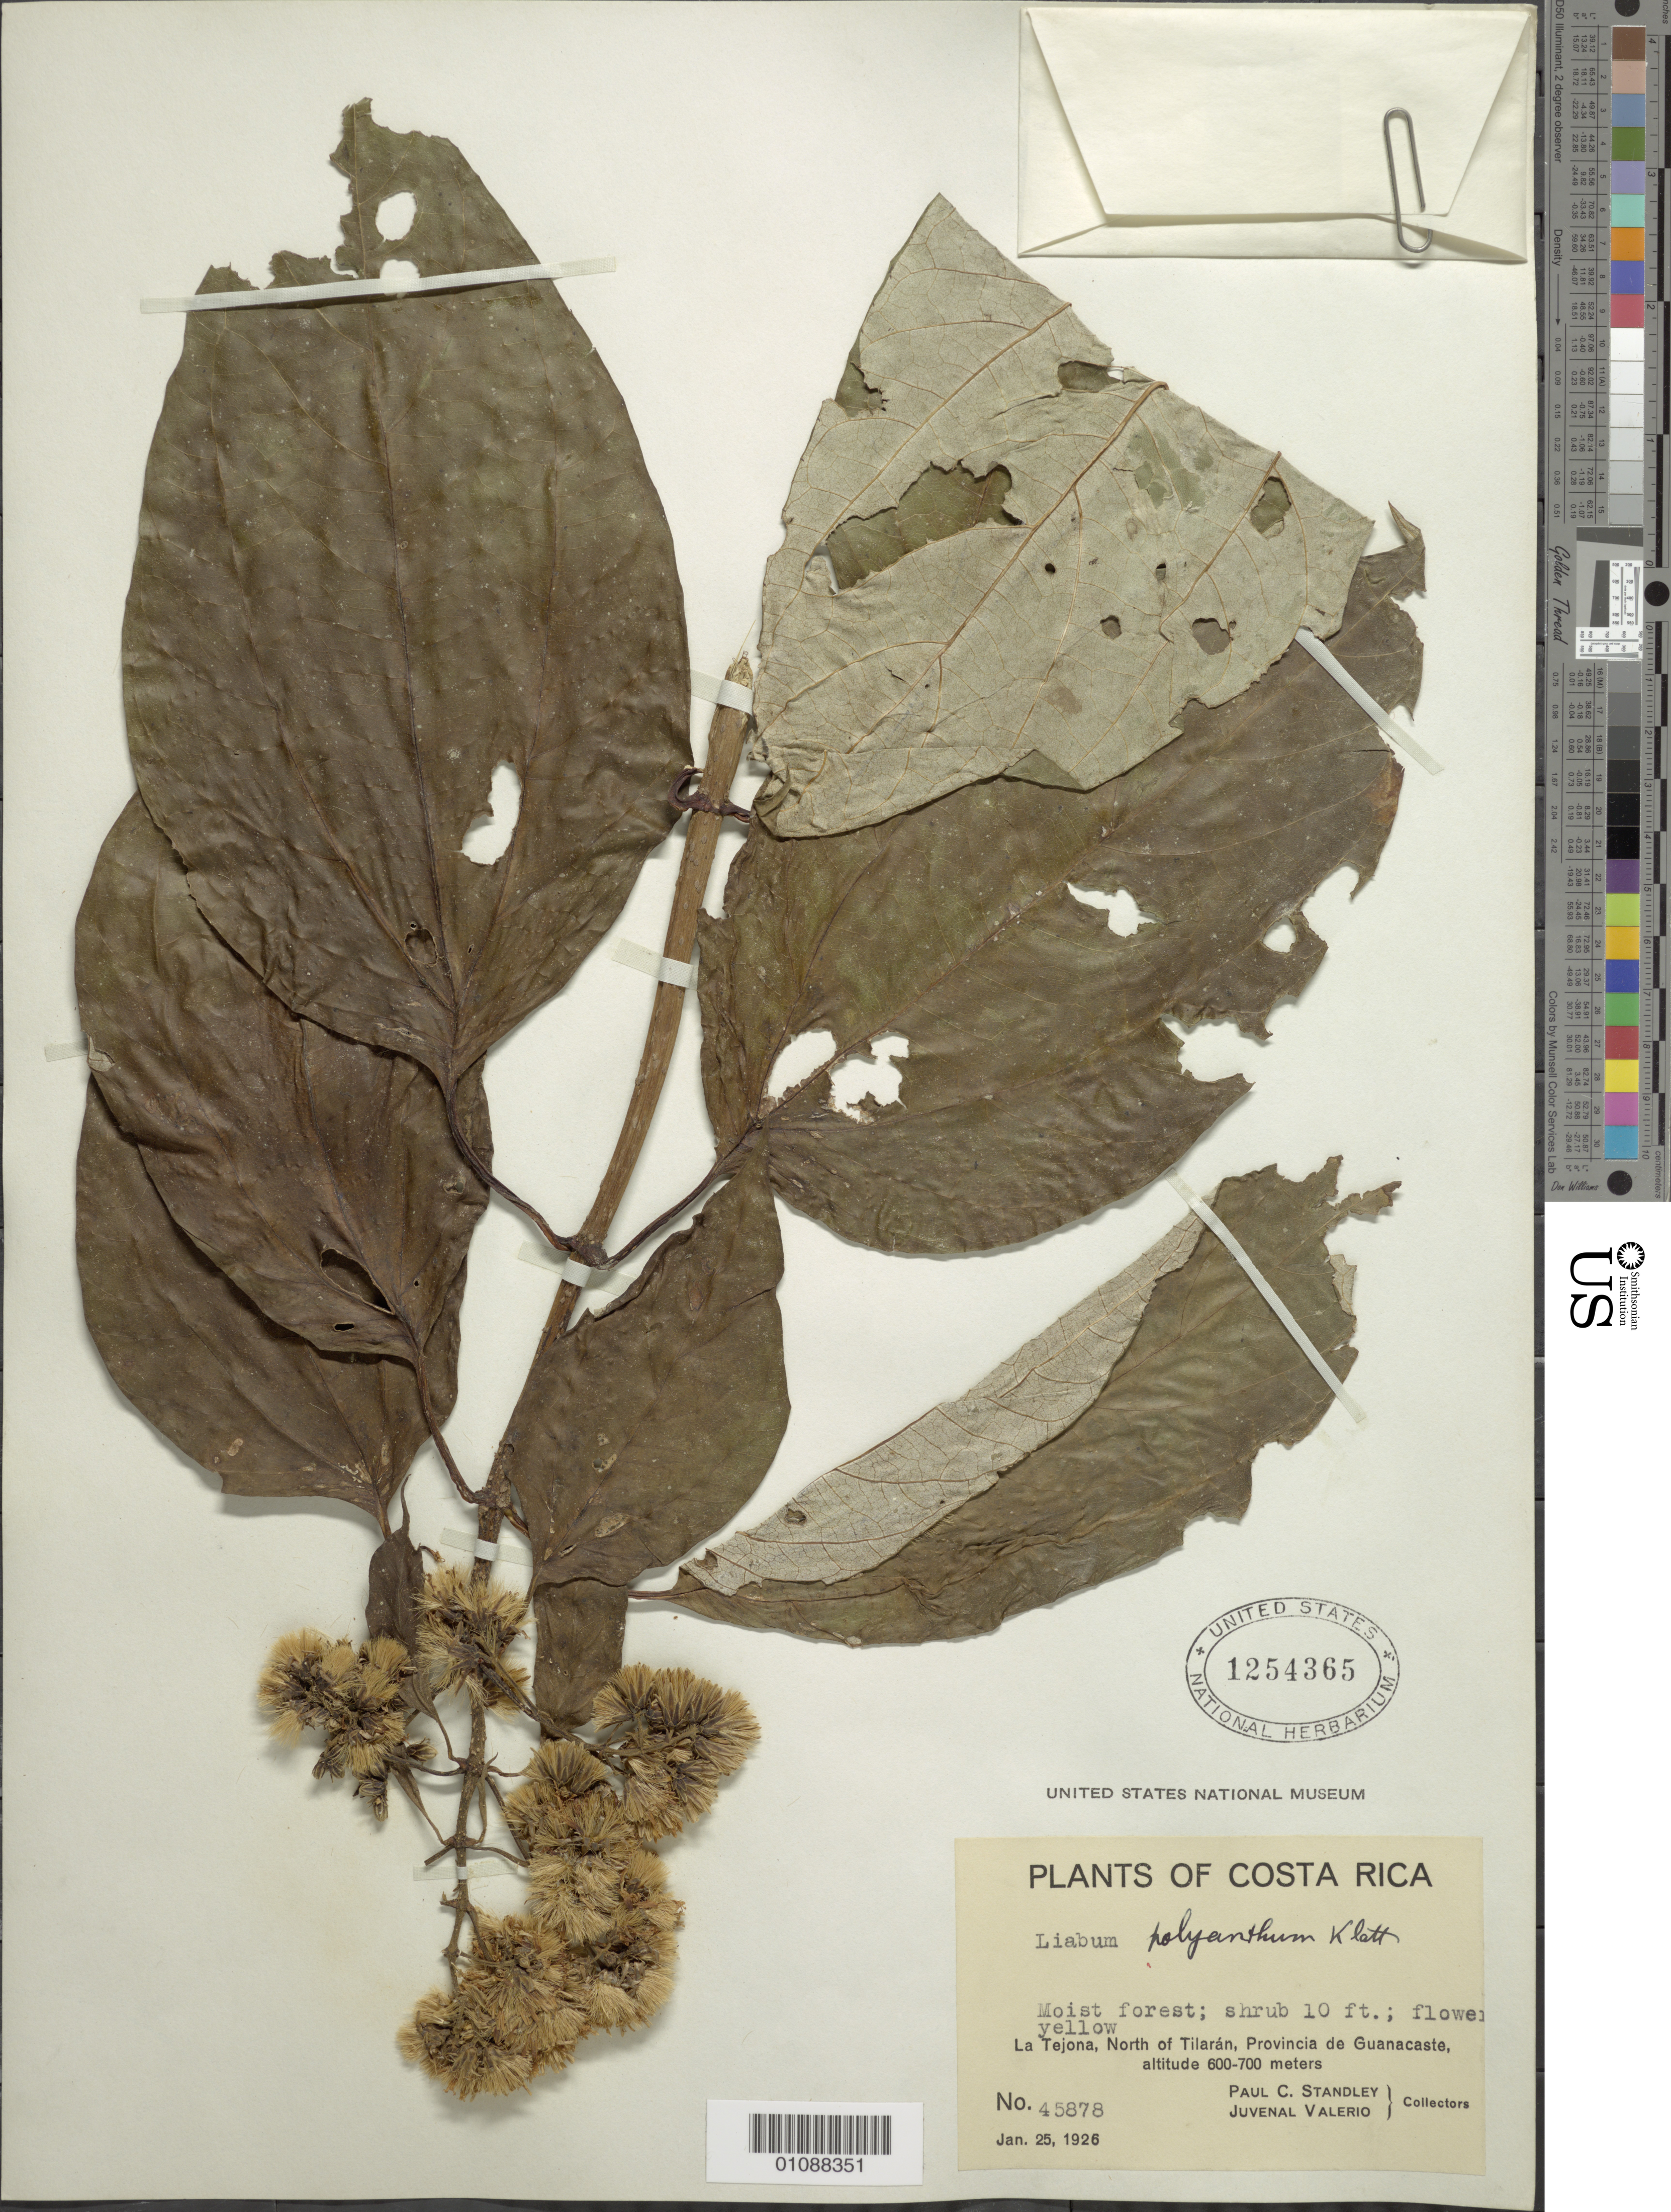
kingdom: Plantae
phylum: Tracheophyta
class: Magnoliopsida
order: Asterales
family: Asteraceae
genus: Sinclairia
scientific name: Sinclairia polyantha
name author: (Klatt) Rydb.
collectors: P. C. Standley & J. Valerio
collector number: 45878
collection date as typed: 25 January 1926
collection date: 1926-01-25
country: Costa Rica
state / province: Guanacaste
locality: La Tejona, N of Tilaran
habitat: Moist forest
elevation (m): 600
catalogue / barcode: US 1254365